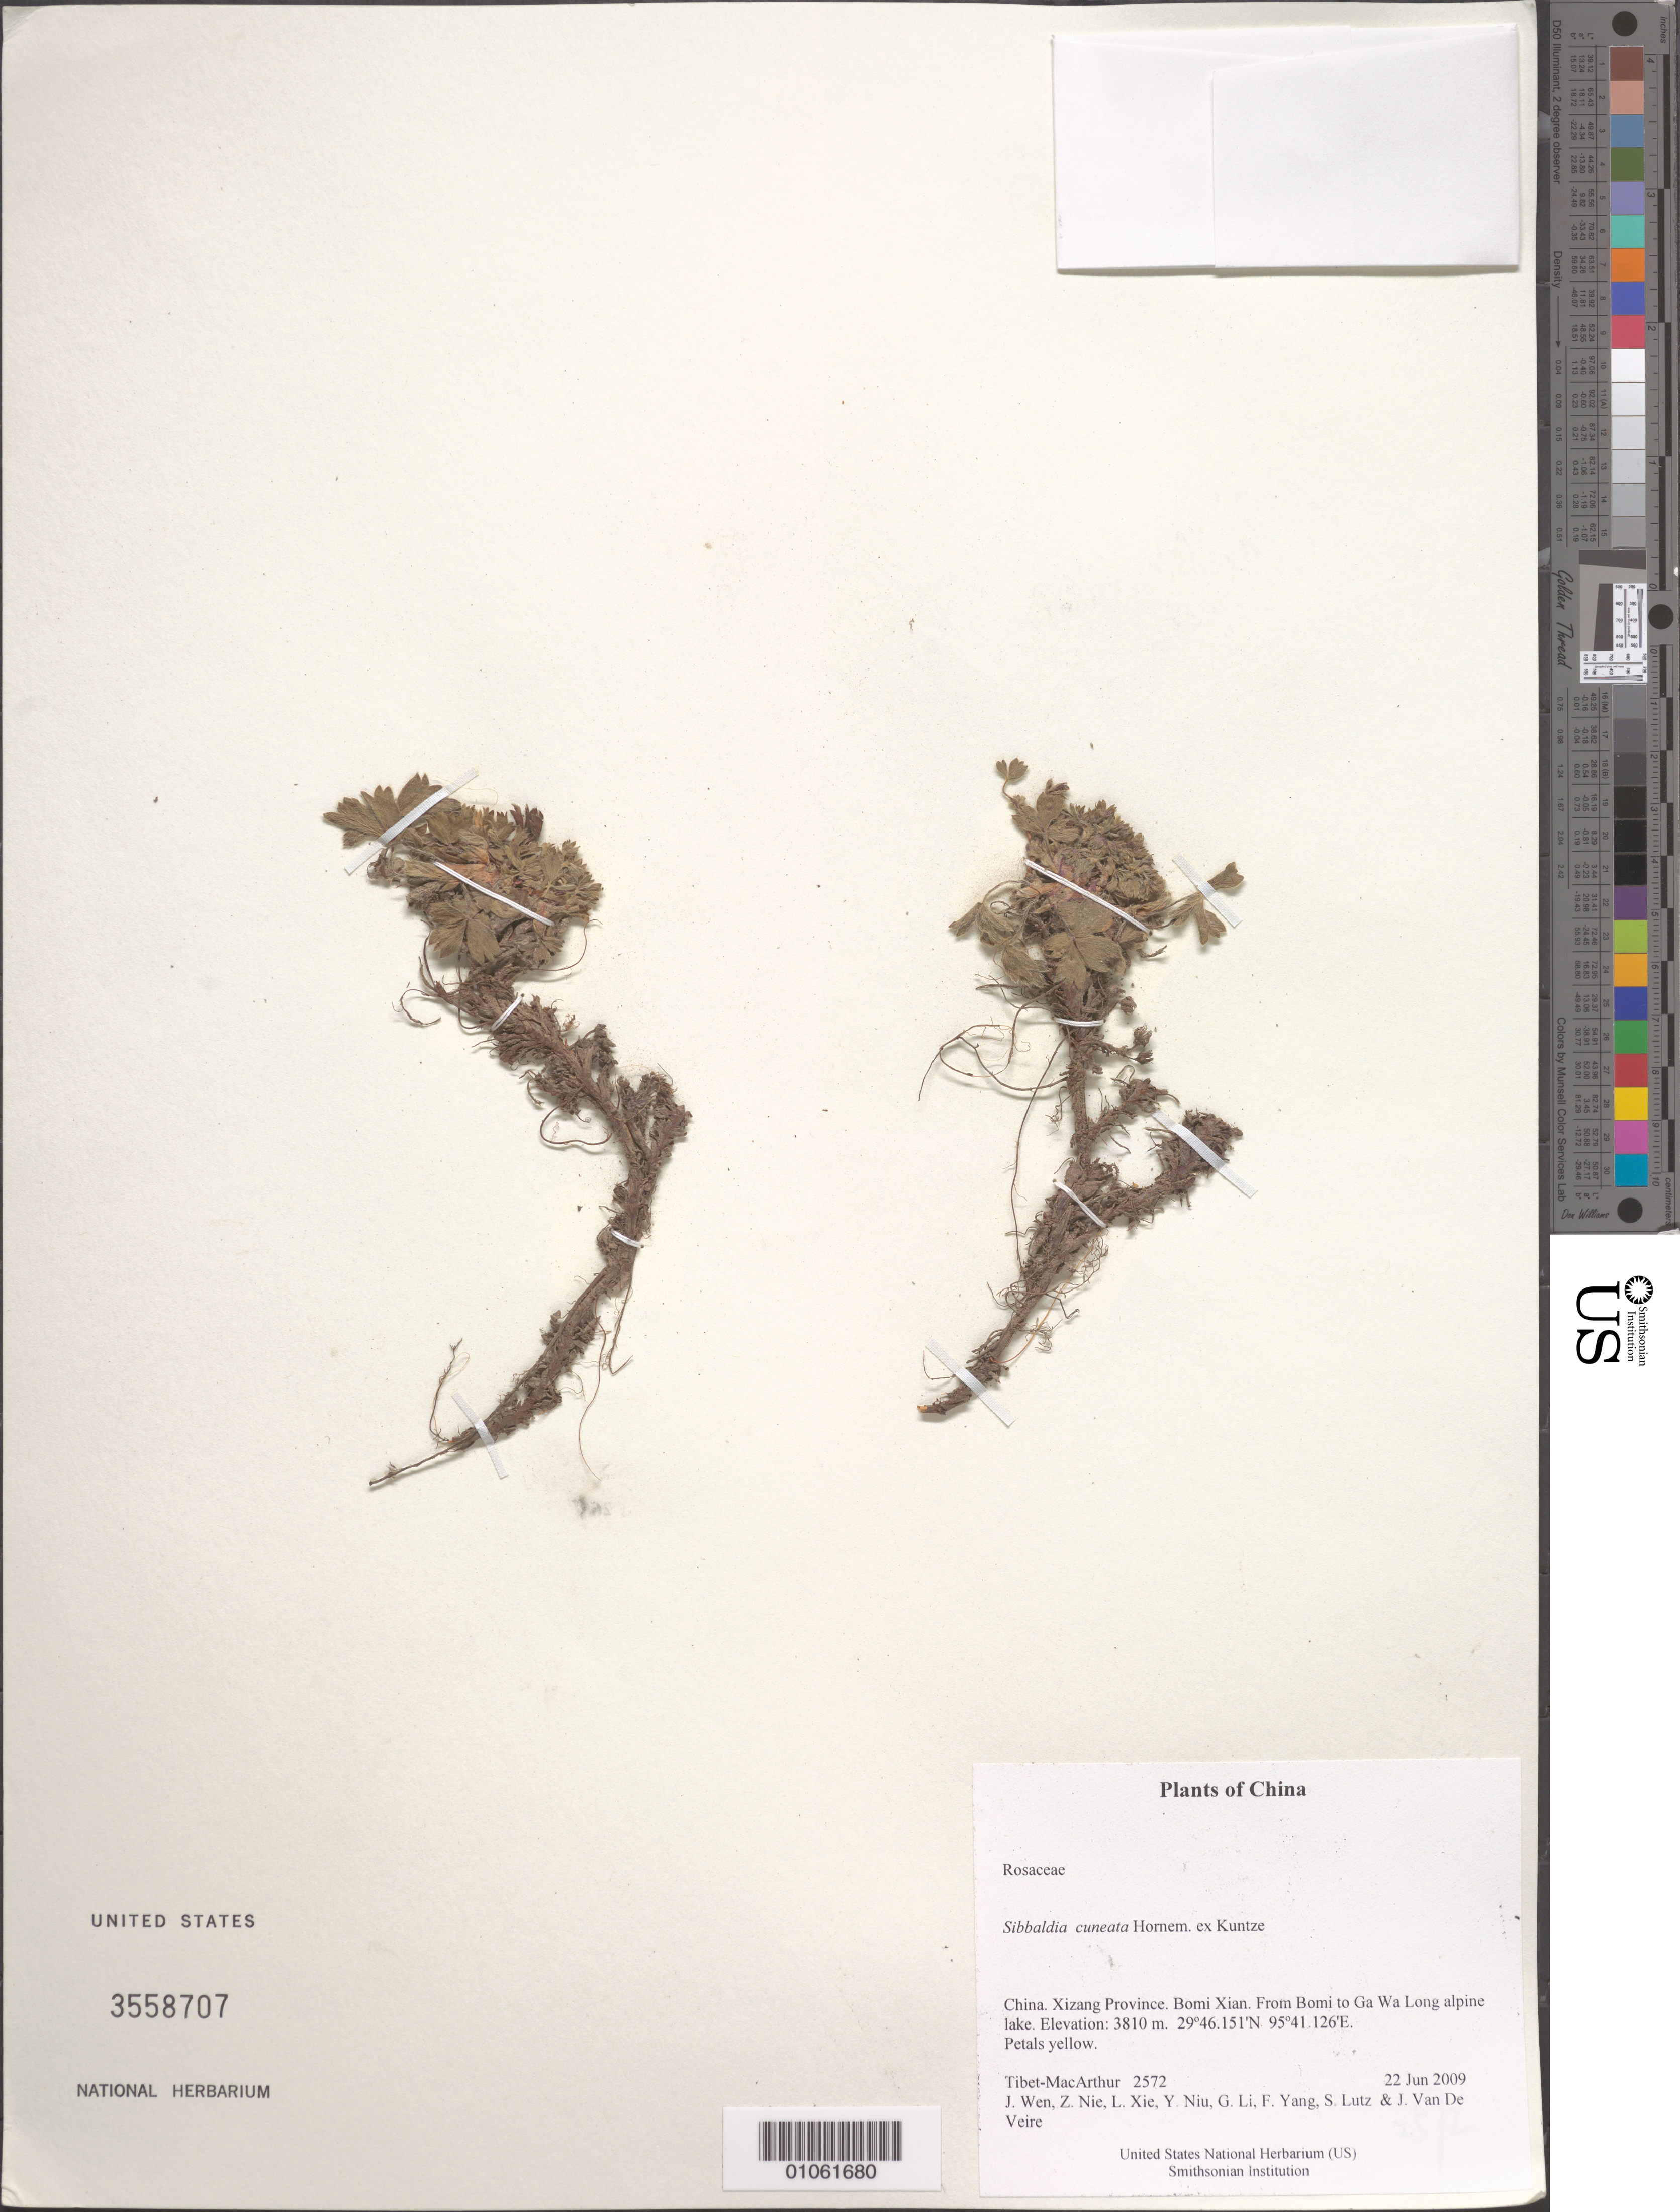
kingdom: Plantae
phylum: Tracheophyta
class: Magnoliopsida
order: Rosales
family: Rosaceae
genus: Sibbaldia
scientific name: Sibbaldia cuneata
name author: Hornem. ex Kuntze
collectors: Tibet-MacArthur, J. Wen, Z. Nie, L. Xie, Y. Niu, G. Li, F. Yang, S. Lutz & J. Van De Veire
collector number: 2572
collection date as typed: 22 Jun 2009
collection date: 2009-06-22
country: China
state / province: Xizang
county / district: Bomi Xian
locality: From Bomi to Ga Wa Long alpine lake.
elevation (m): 3810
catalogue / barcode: US 3558707